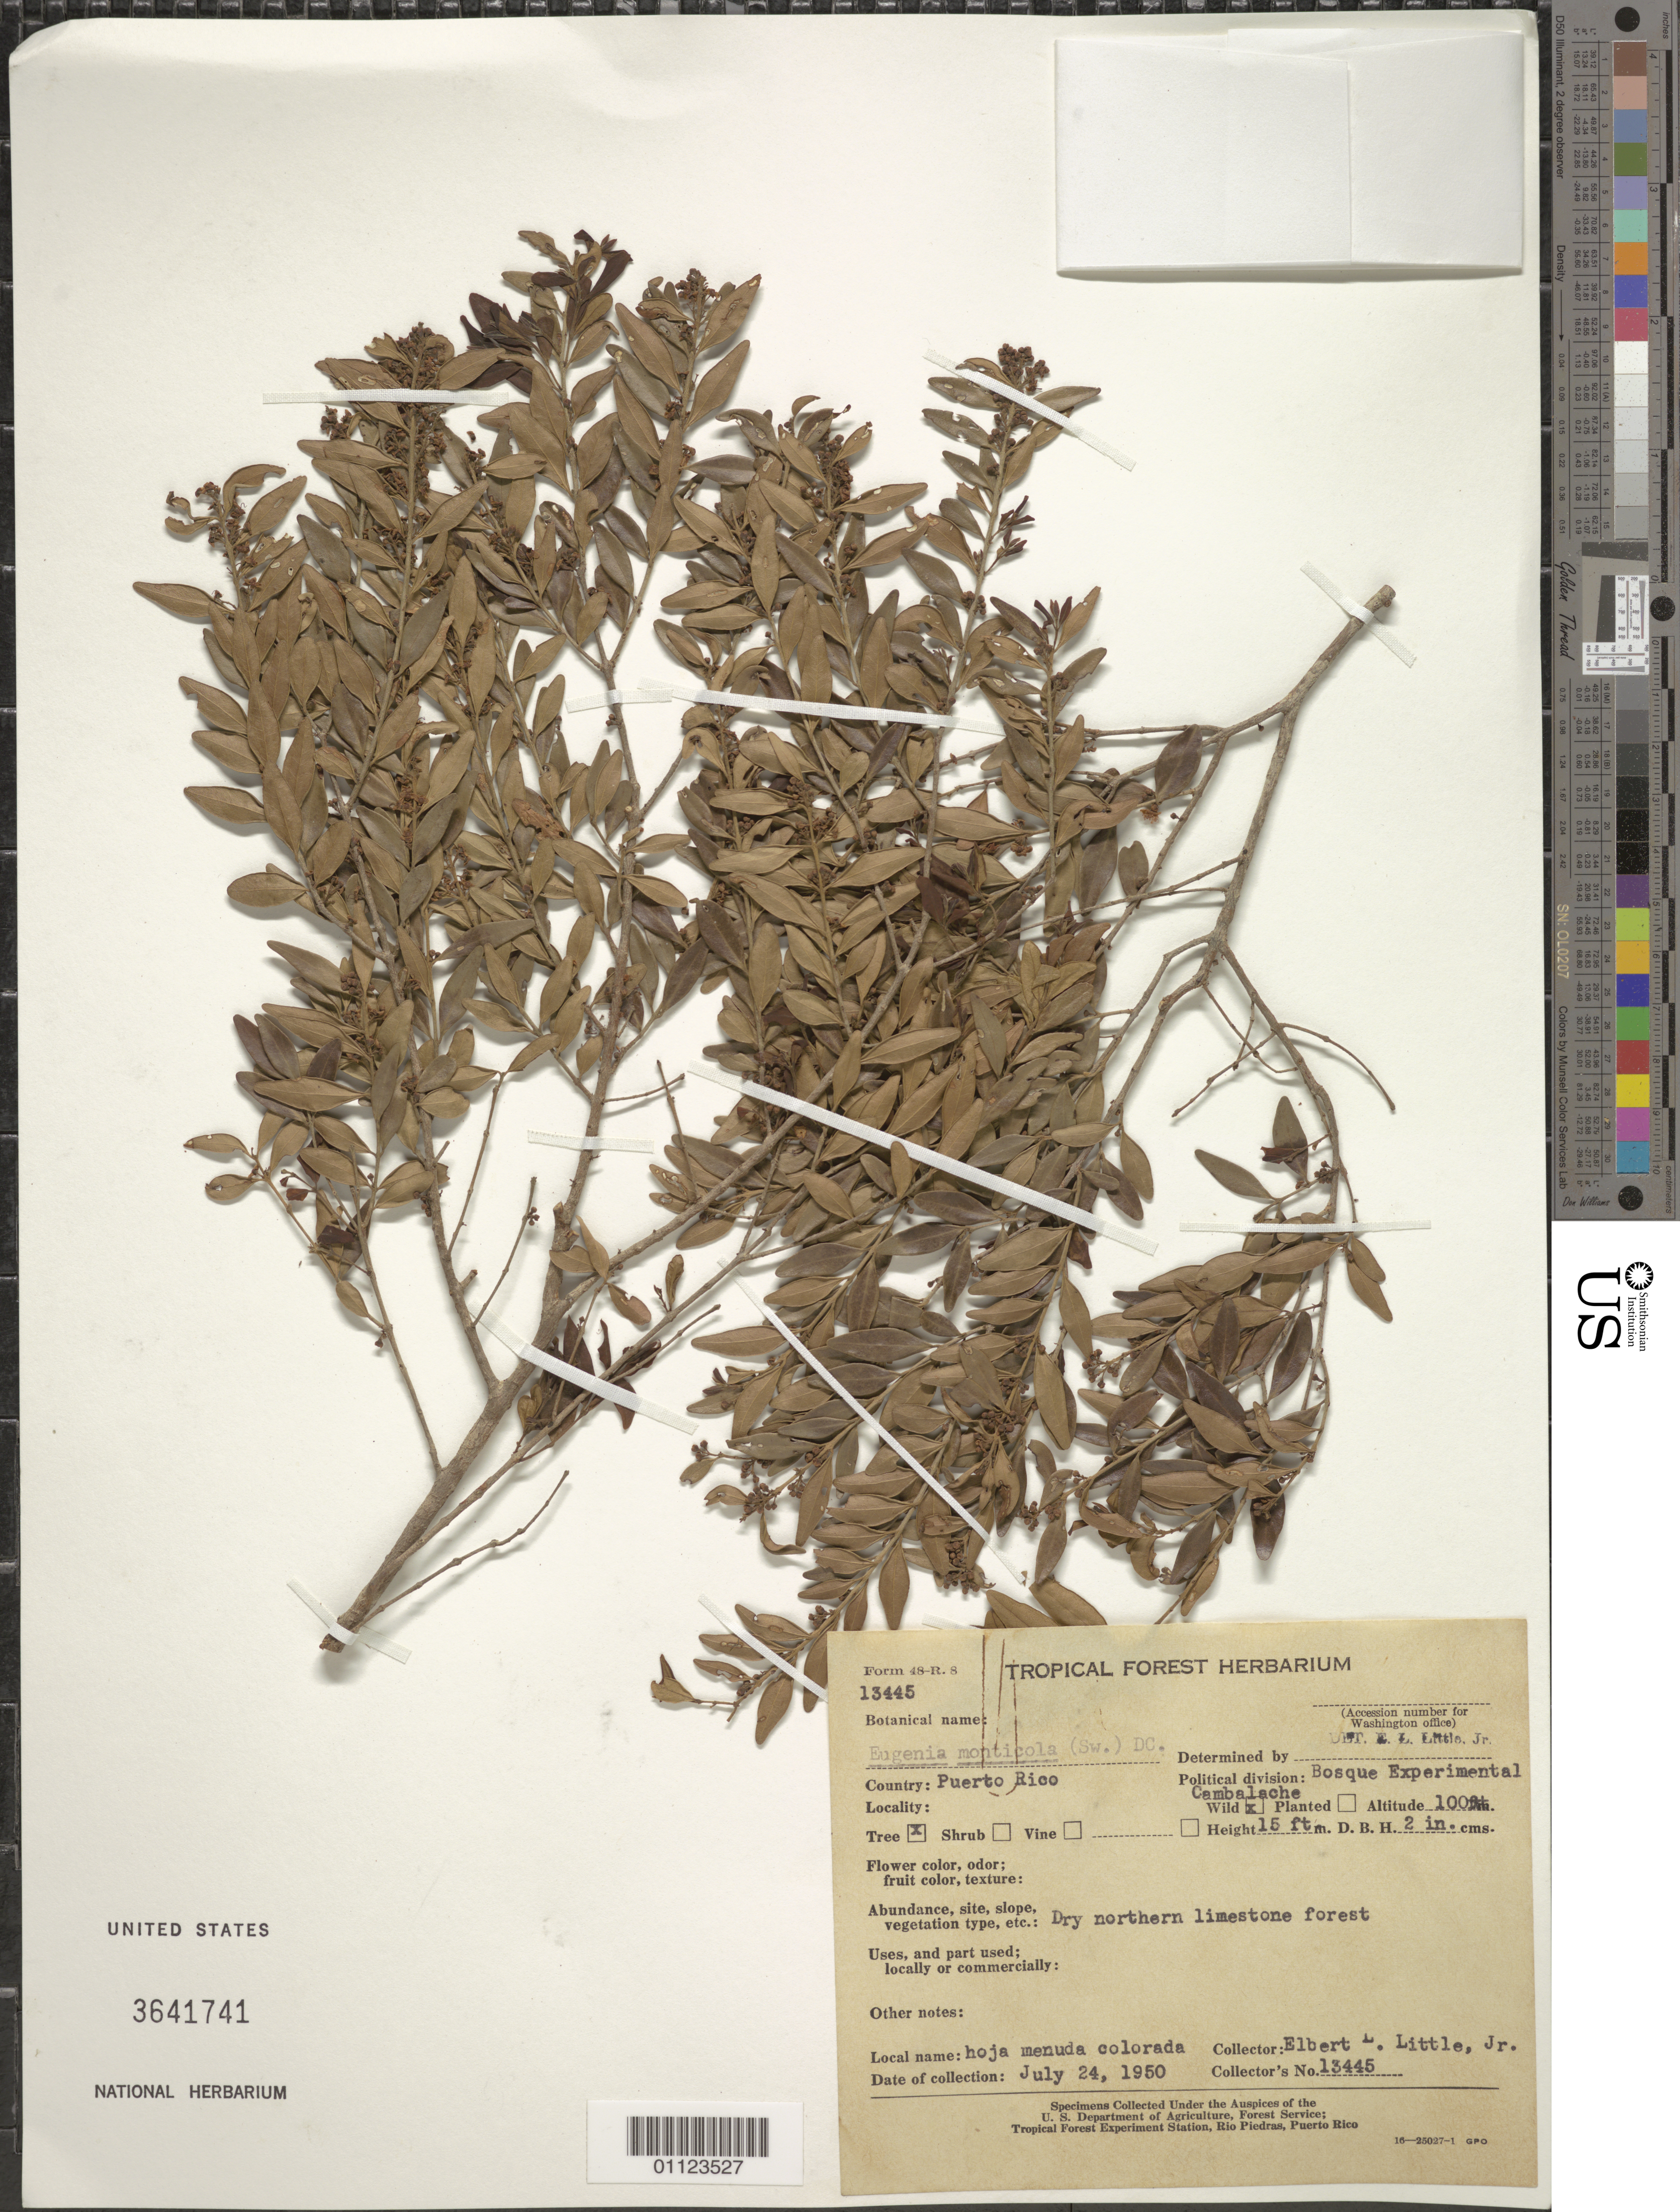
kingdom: Plantae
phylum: Tracheophyta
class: Magnoliopsida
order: Myrtales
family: Myrtaceae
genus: Eugenia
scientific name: Eugenia monticola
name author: (Sw.) DC.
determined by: Little, Elbert L., Jr., (FSSR), United States Department of Agriculture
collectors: E. L. Little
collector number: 13445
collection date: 1950-07-24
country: Puerto Rico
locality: Bosque Experimental Cambalache.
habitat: Dry northern limestone forest.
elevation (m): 30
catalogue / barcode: US 3641741